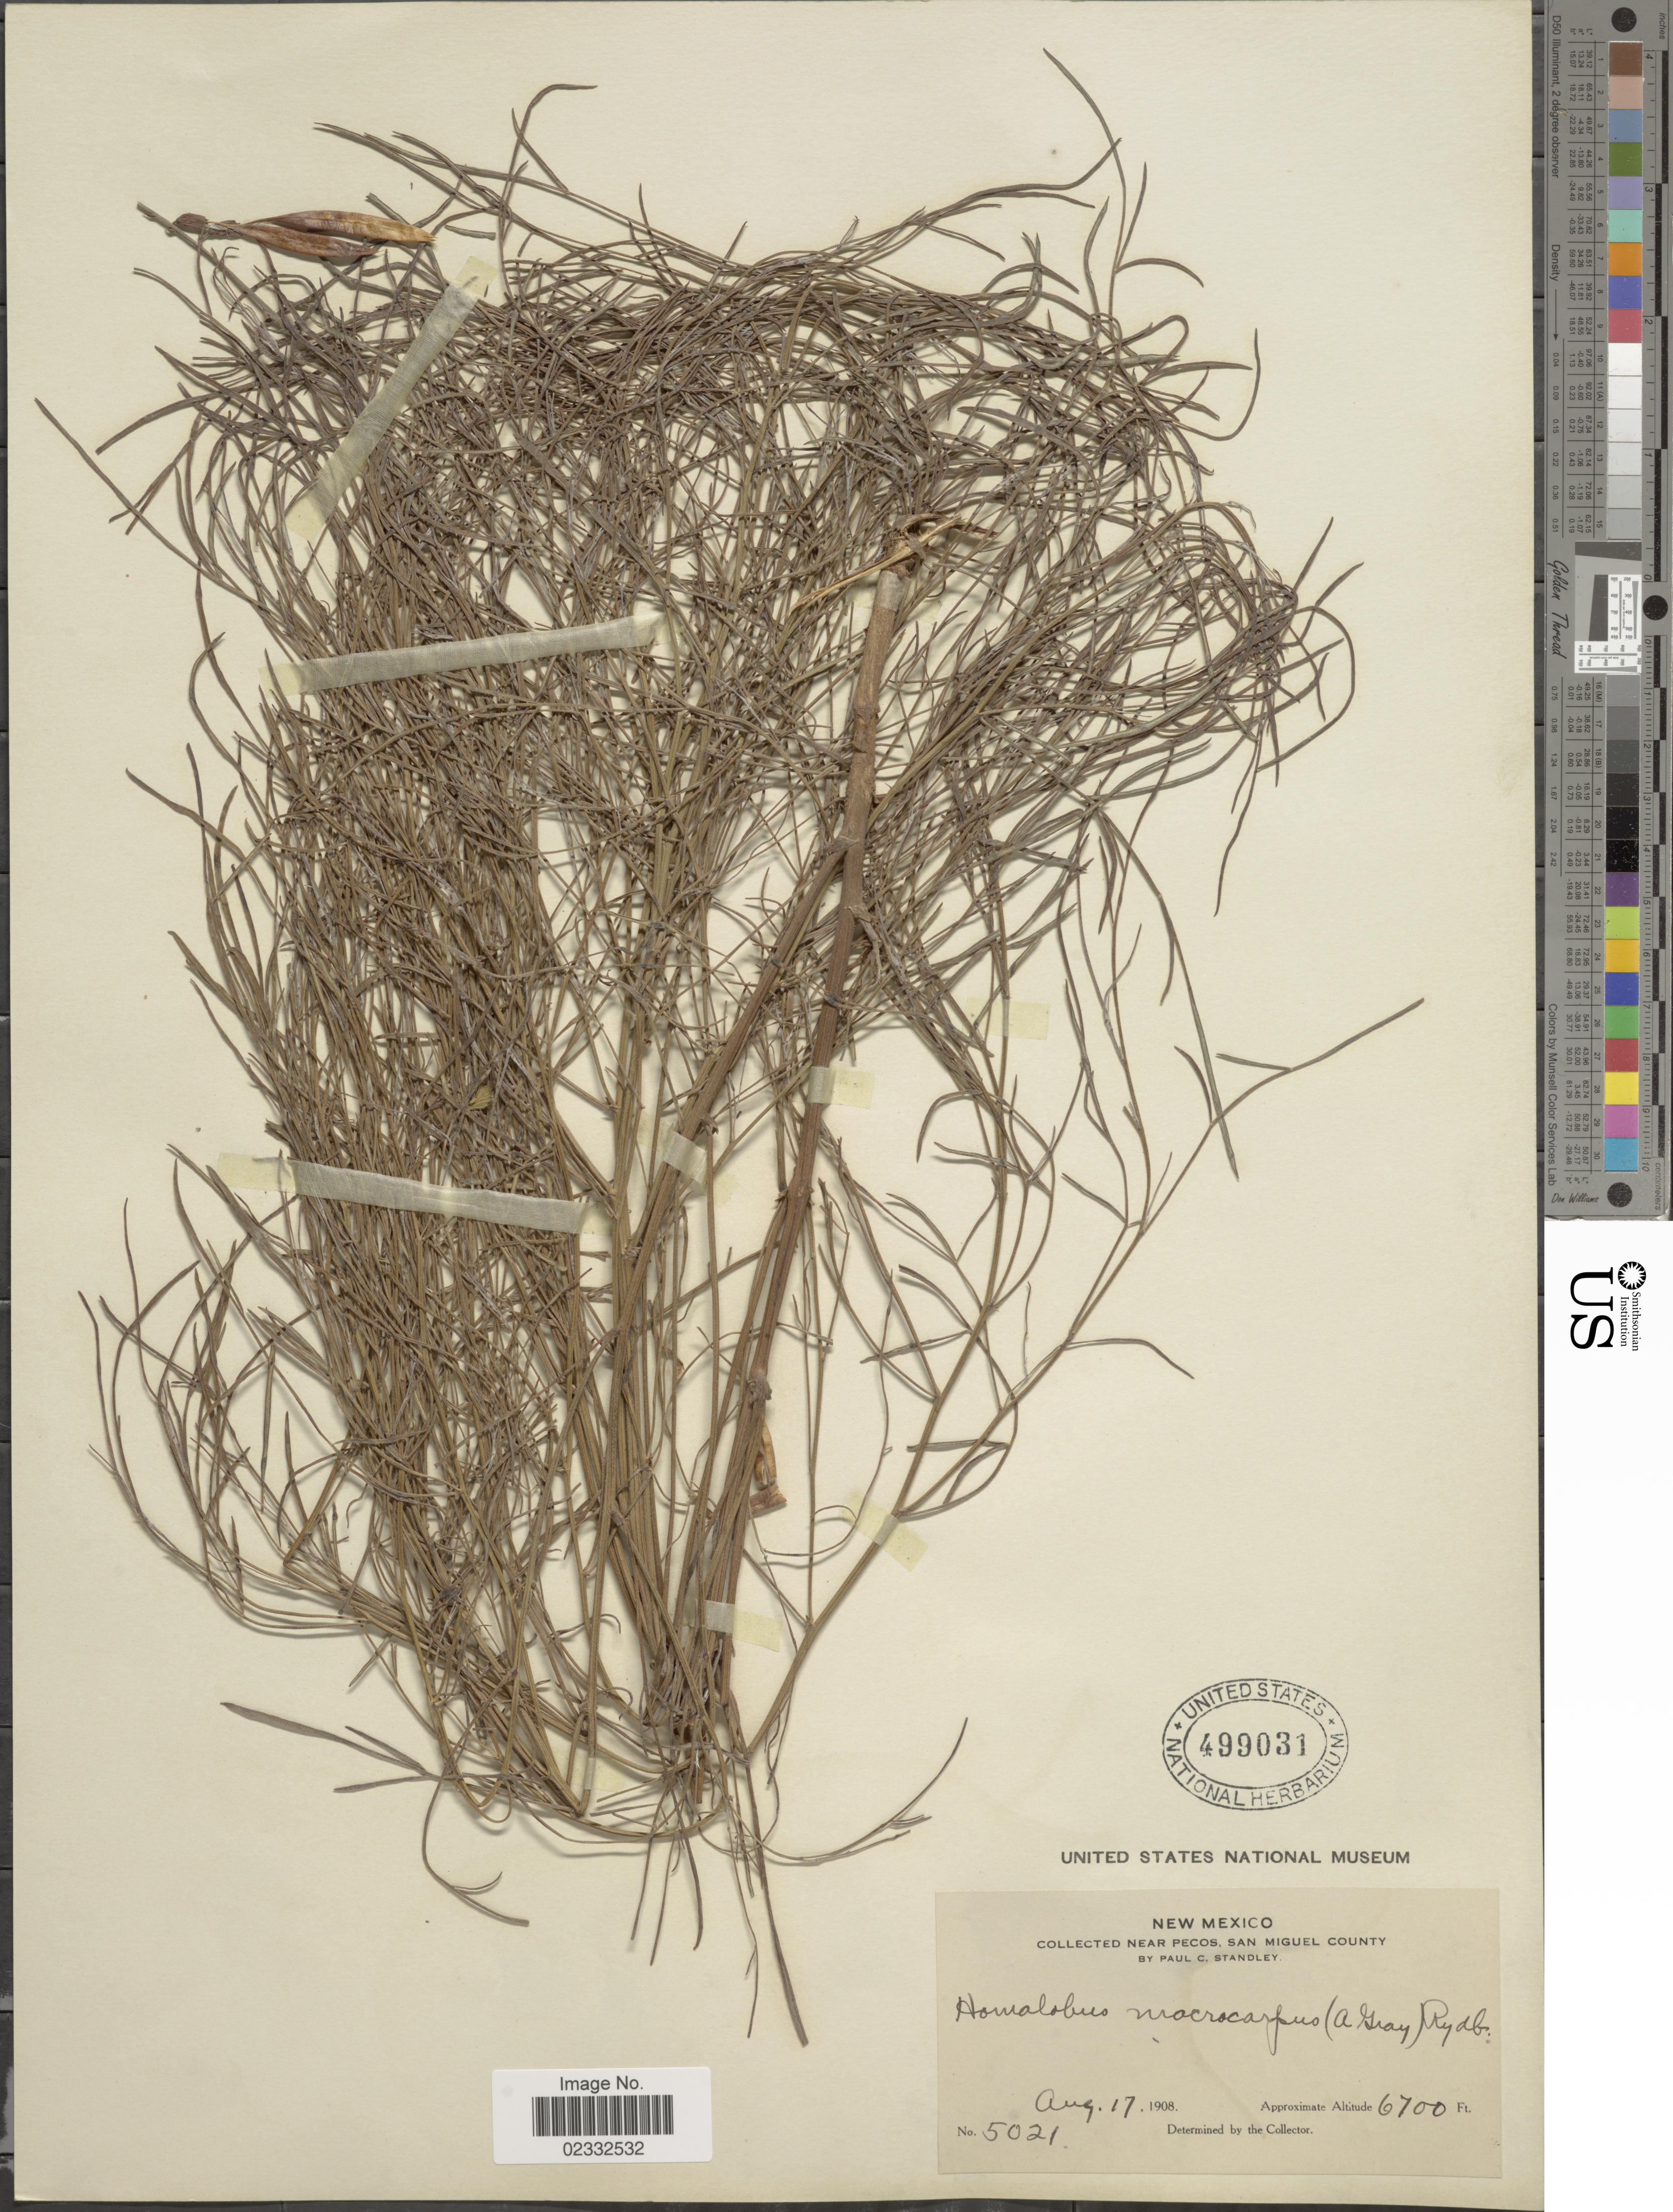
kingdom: Plantae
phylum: Tracheophyta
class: Magnoliopsida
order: Fabales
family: Fabaceae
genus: Astragalus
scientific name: Astragalus lonchocarpus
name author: Torr.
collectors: P. C. Standley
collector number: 5021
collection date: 1908-08-17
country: United States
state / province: New Mexico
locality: Near Pecos, San Miguel County.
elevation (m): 2042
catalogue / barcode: US 499031